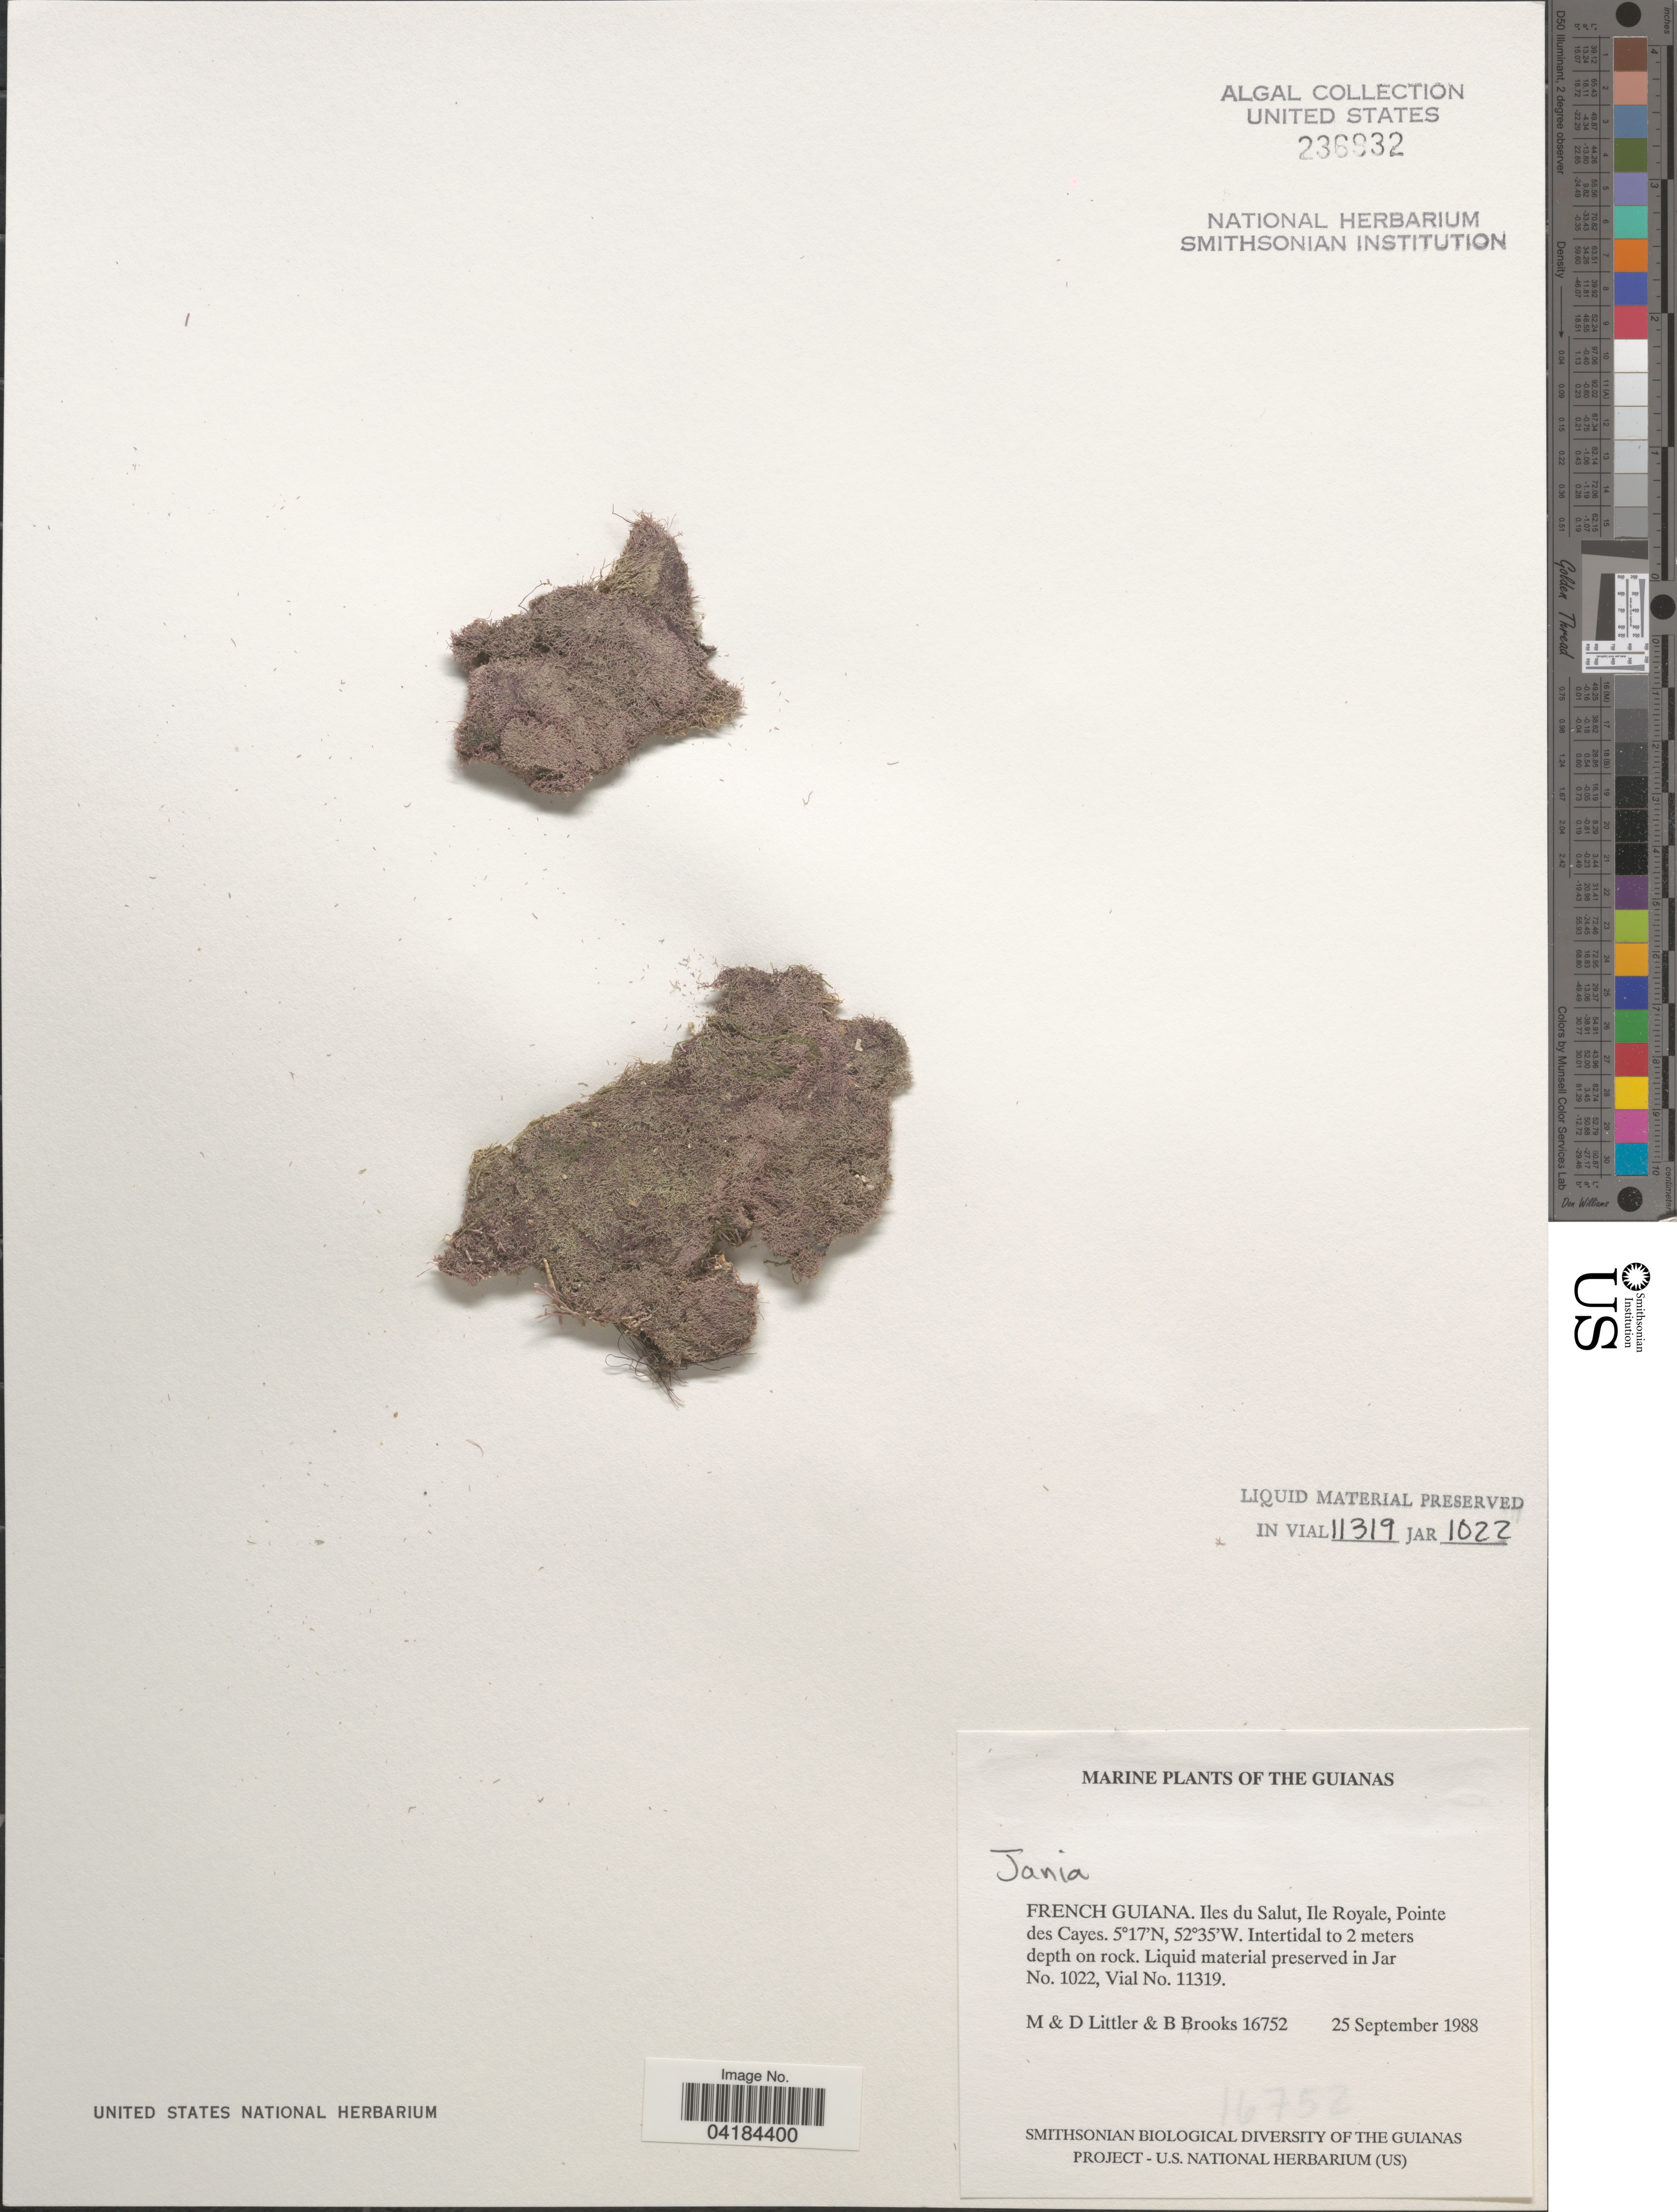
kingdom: Plantae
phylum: Rhodophyta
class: Florideophyceae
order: Corallinales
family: Corallinaceae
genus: Jania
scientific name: Jania sp.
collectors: M. Littler, D. S. Littler & B. Brooks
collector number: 16752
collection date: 1988-09-25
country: French Guiana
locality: The Guianas. Iles du Salut, Ile Royale, Pointe des Cayes.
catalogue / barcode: US 236932